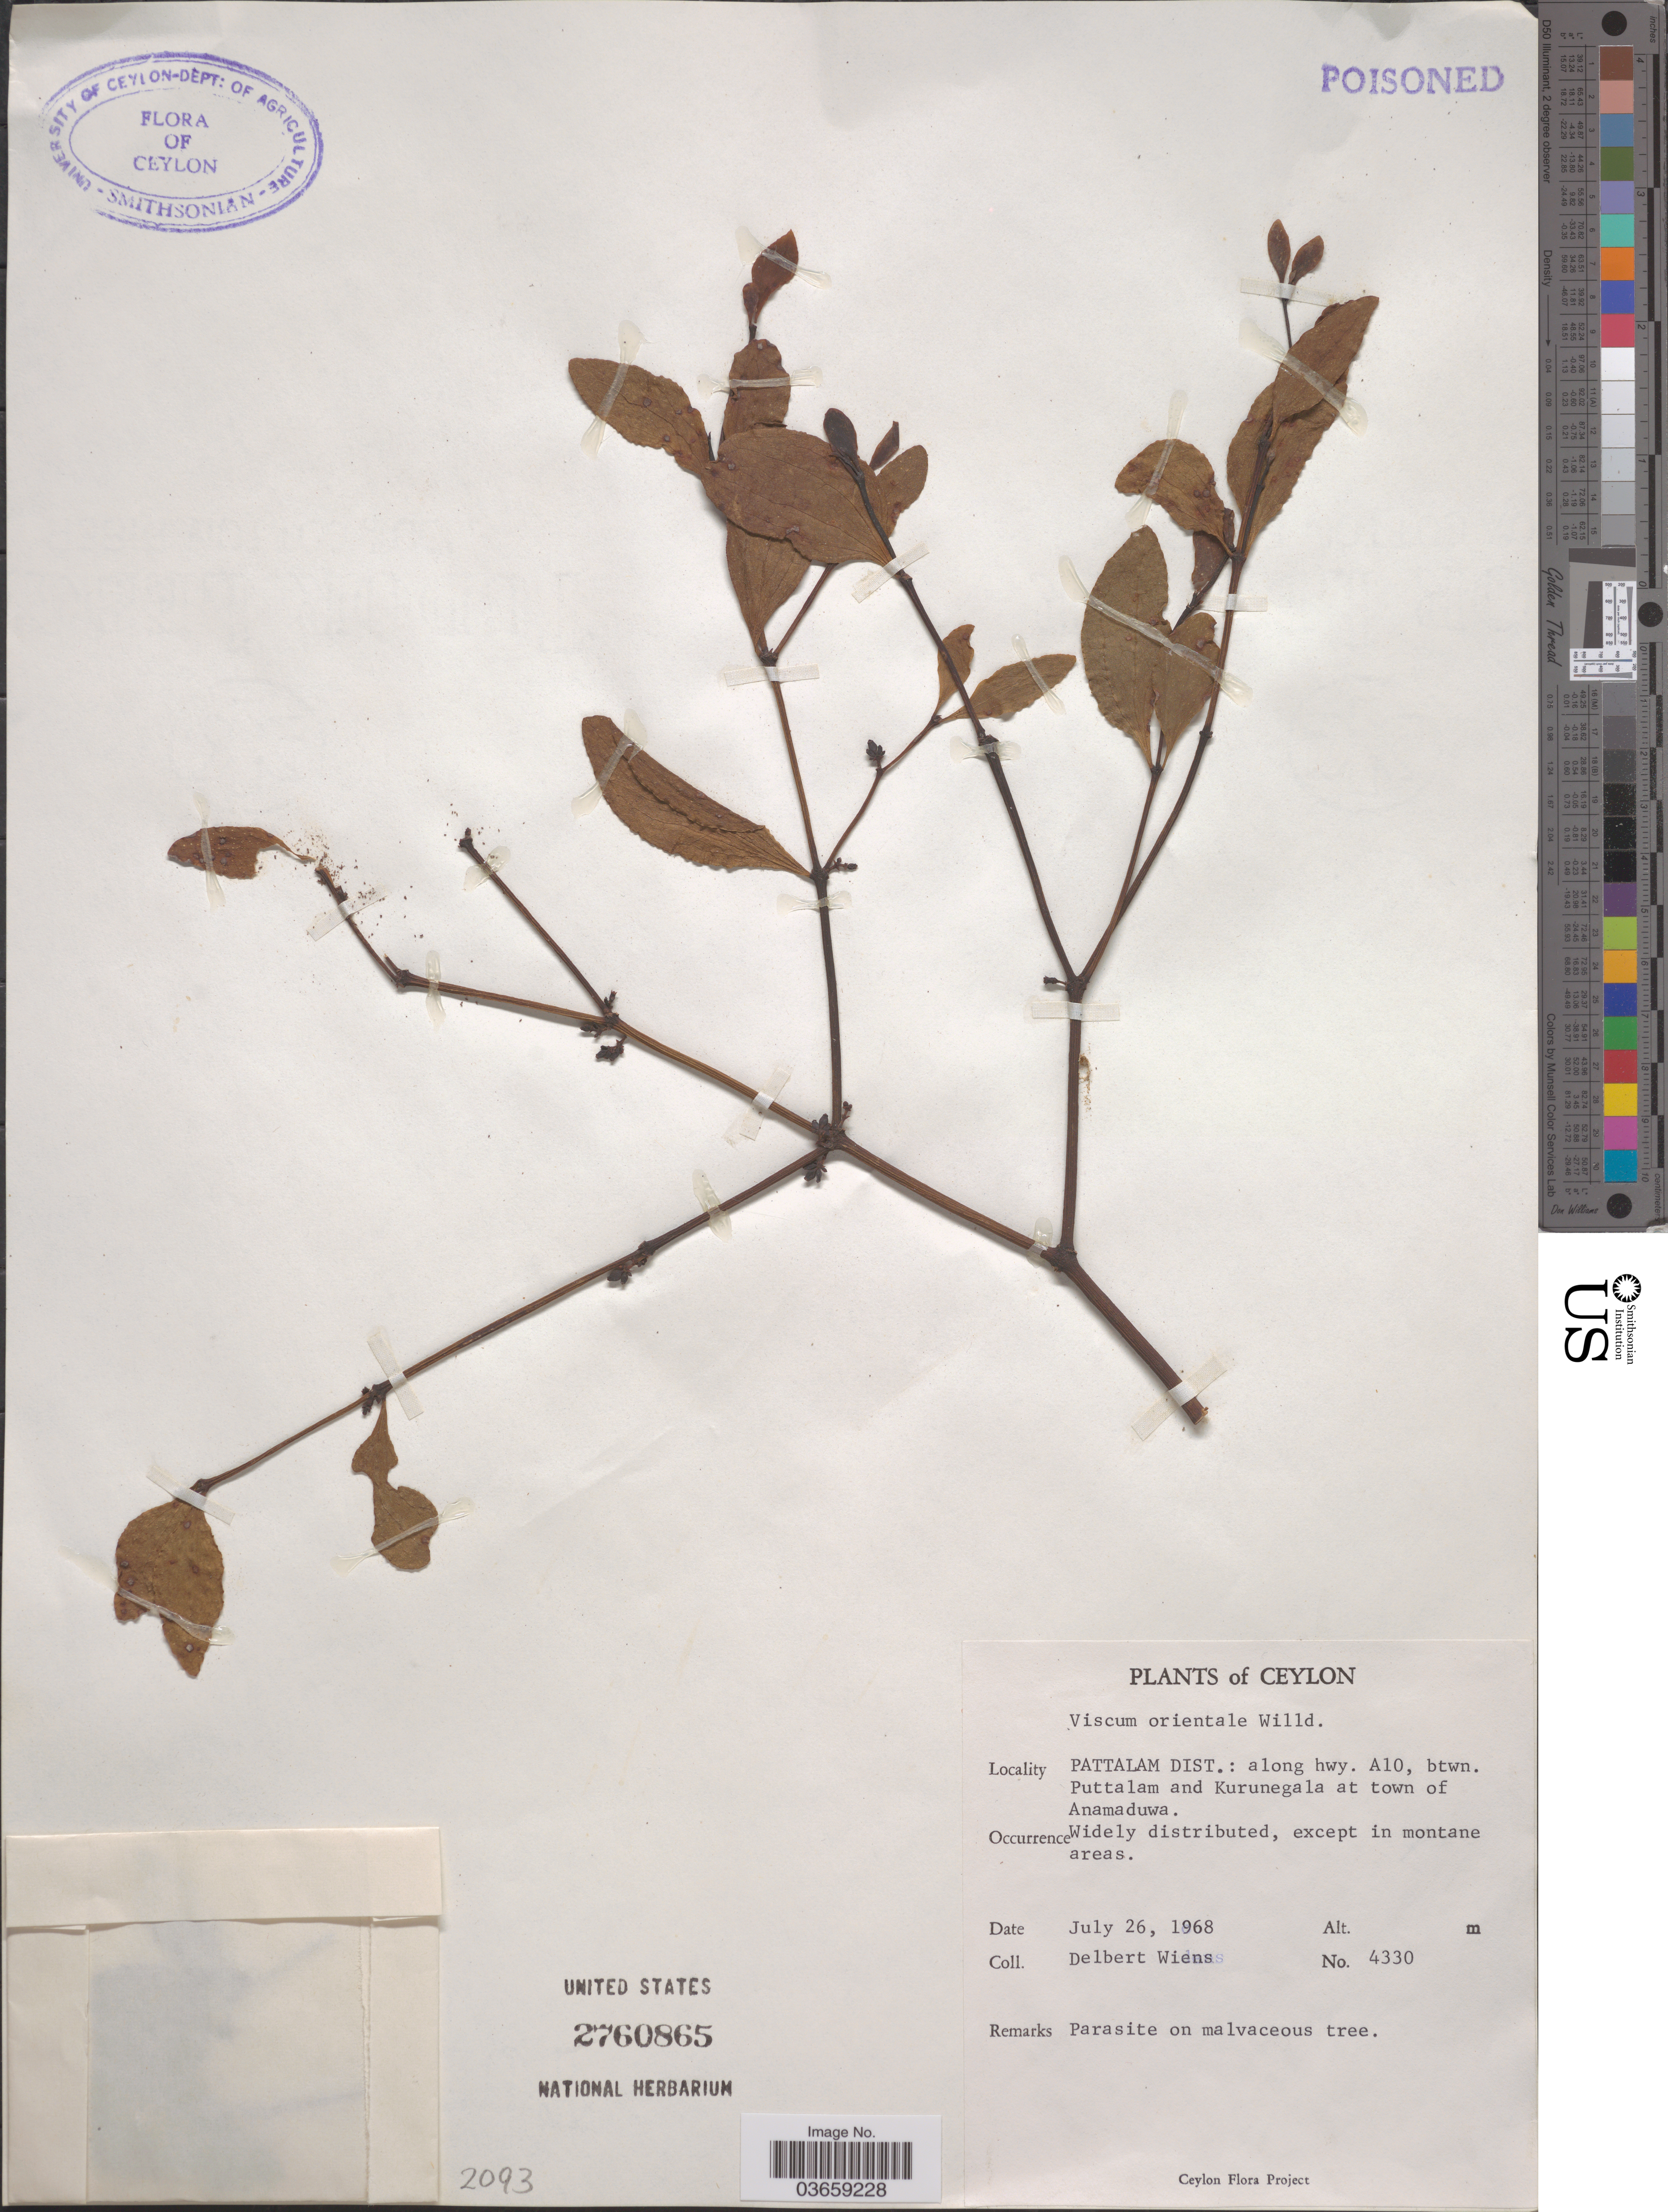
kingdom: Plantae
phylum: Tracheophyta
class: Magnoliopsida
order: Santalales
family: Viscaceae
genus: Viscum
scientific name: Viscum orientale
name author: DC.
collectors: D. Wiens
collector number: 4330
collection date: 1968-07-26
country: Sri Lanka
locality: Ceylon. Pattalam Dist.: along hwy. A10, btwn. Puttalam and Kurunegala at town of Anamaduwa.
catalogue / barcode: US 2760865